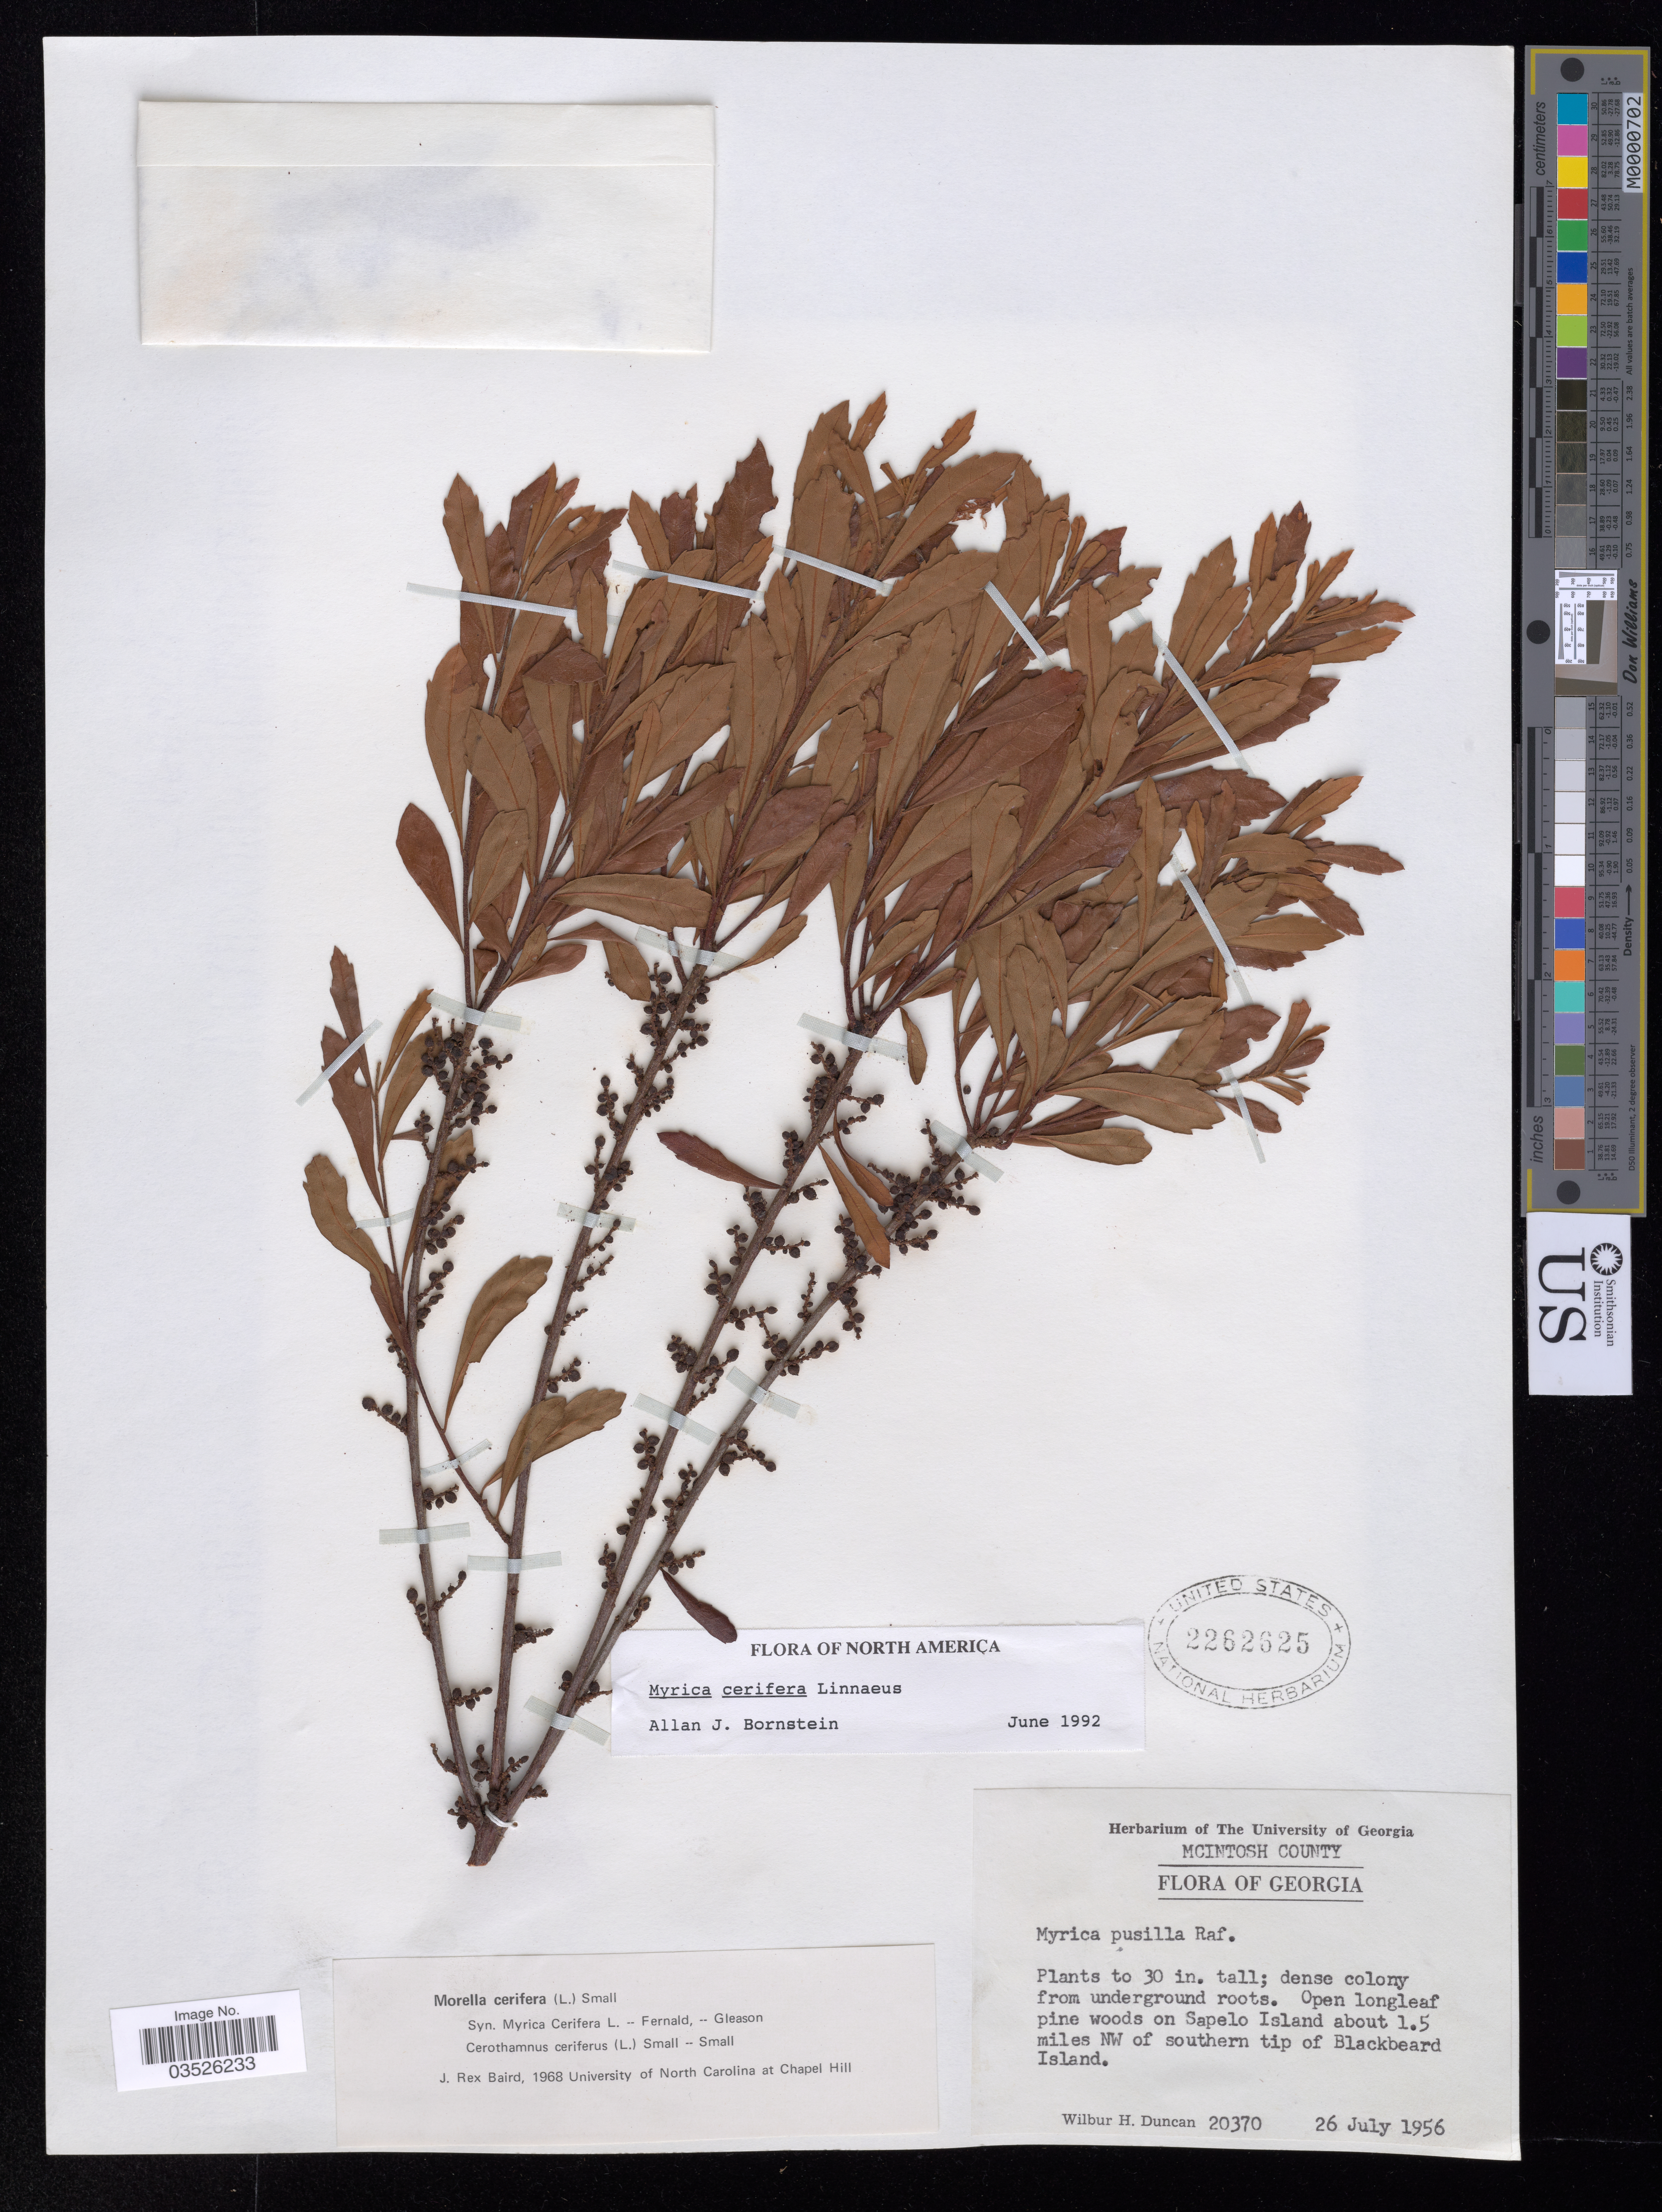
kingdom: Plantae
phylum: Tracheophyta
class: Magnoliopsida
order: Fagales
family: Myricaceae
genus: Morella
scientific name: Morella pumila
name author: (Michx.) Small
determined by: Strong, Mark T., (BOT), Smithsonian Institution - National Museum of Natural History (UNITED STATES)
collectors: W. H. Duncan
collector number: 20370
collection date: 1956-07-26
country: United States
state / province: Georgia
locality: McIntosh County. Open longleaf pine woods on Sapelo Island about 1.5 miles NW of southern tip of Blackbeard Island.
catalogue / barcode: US 2262625